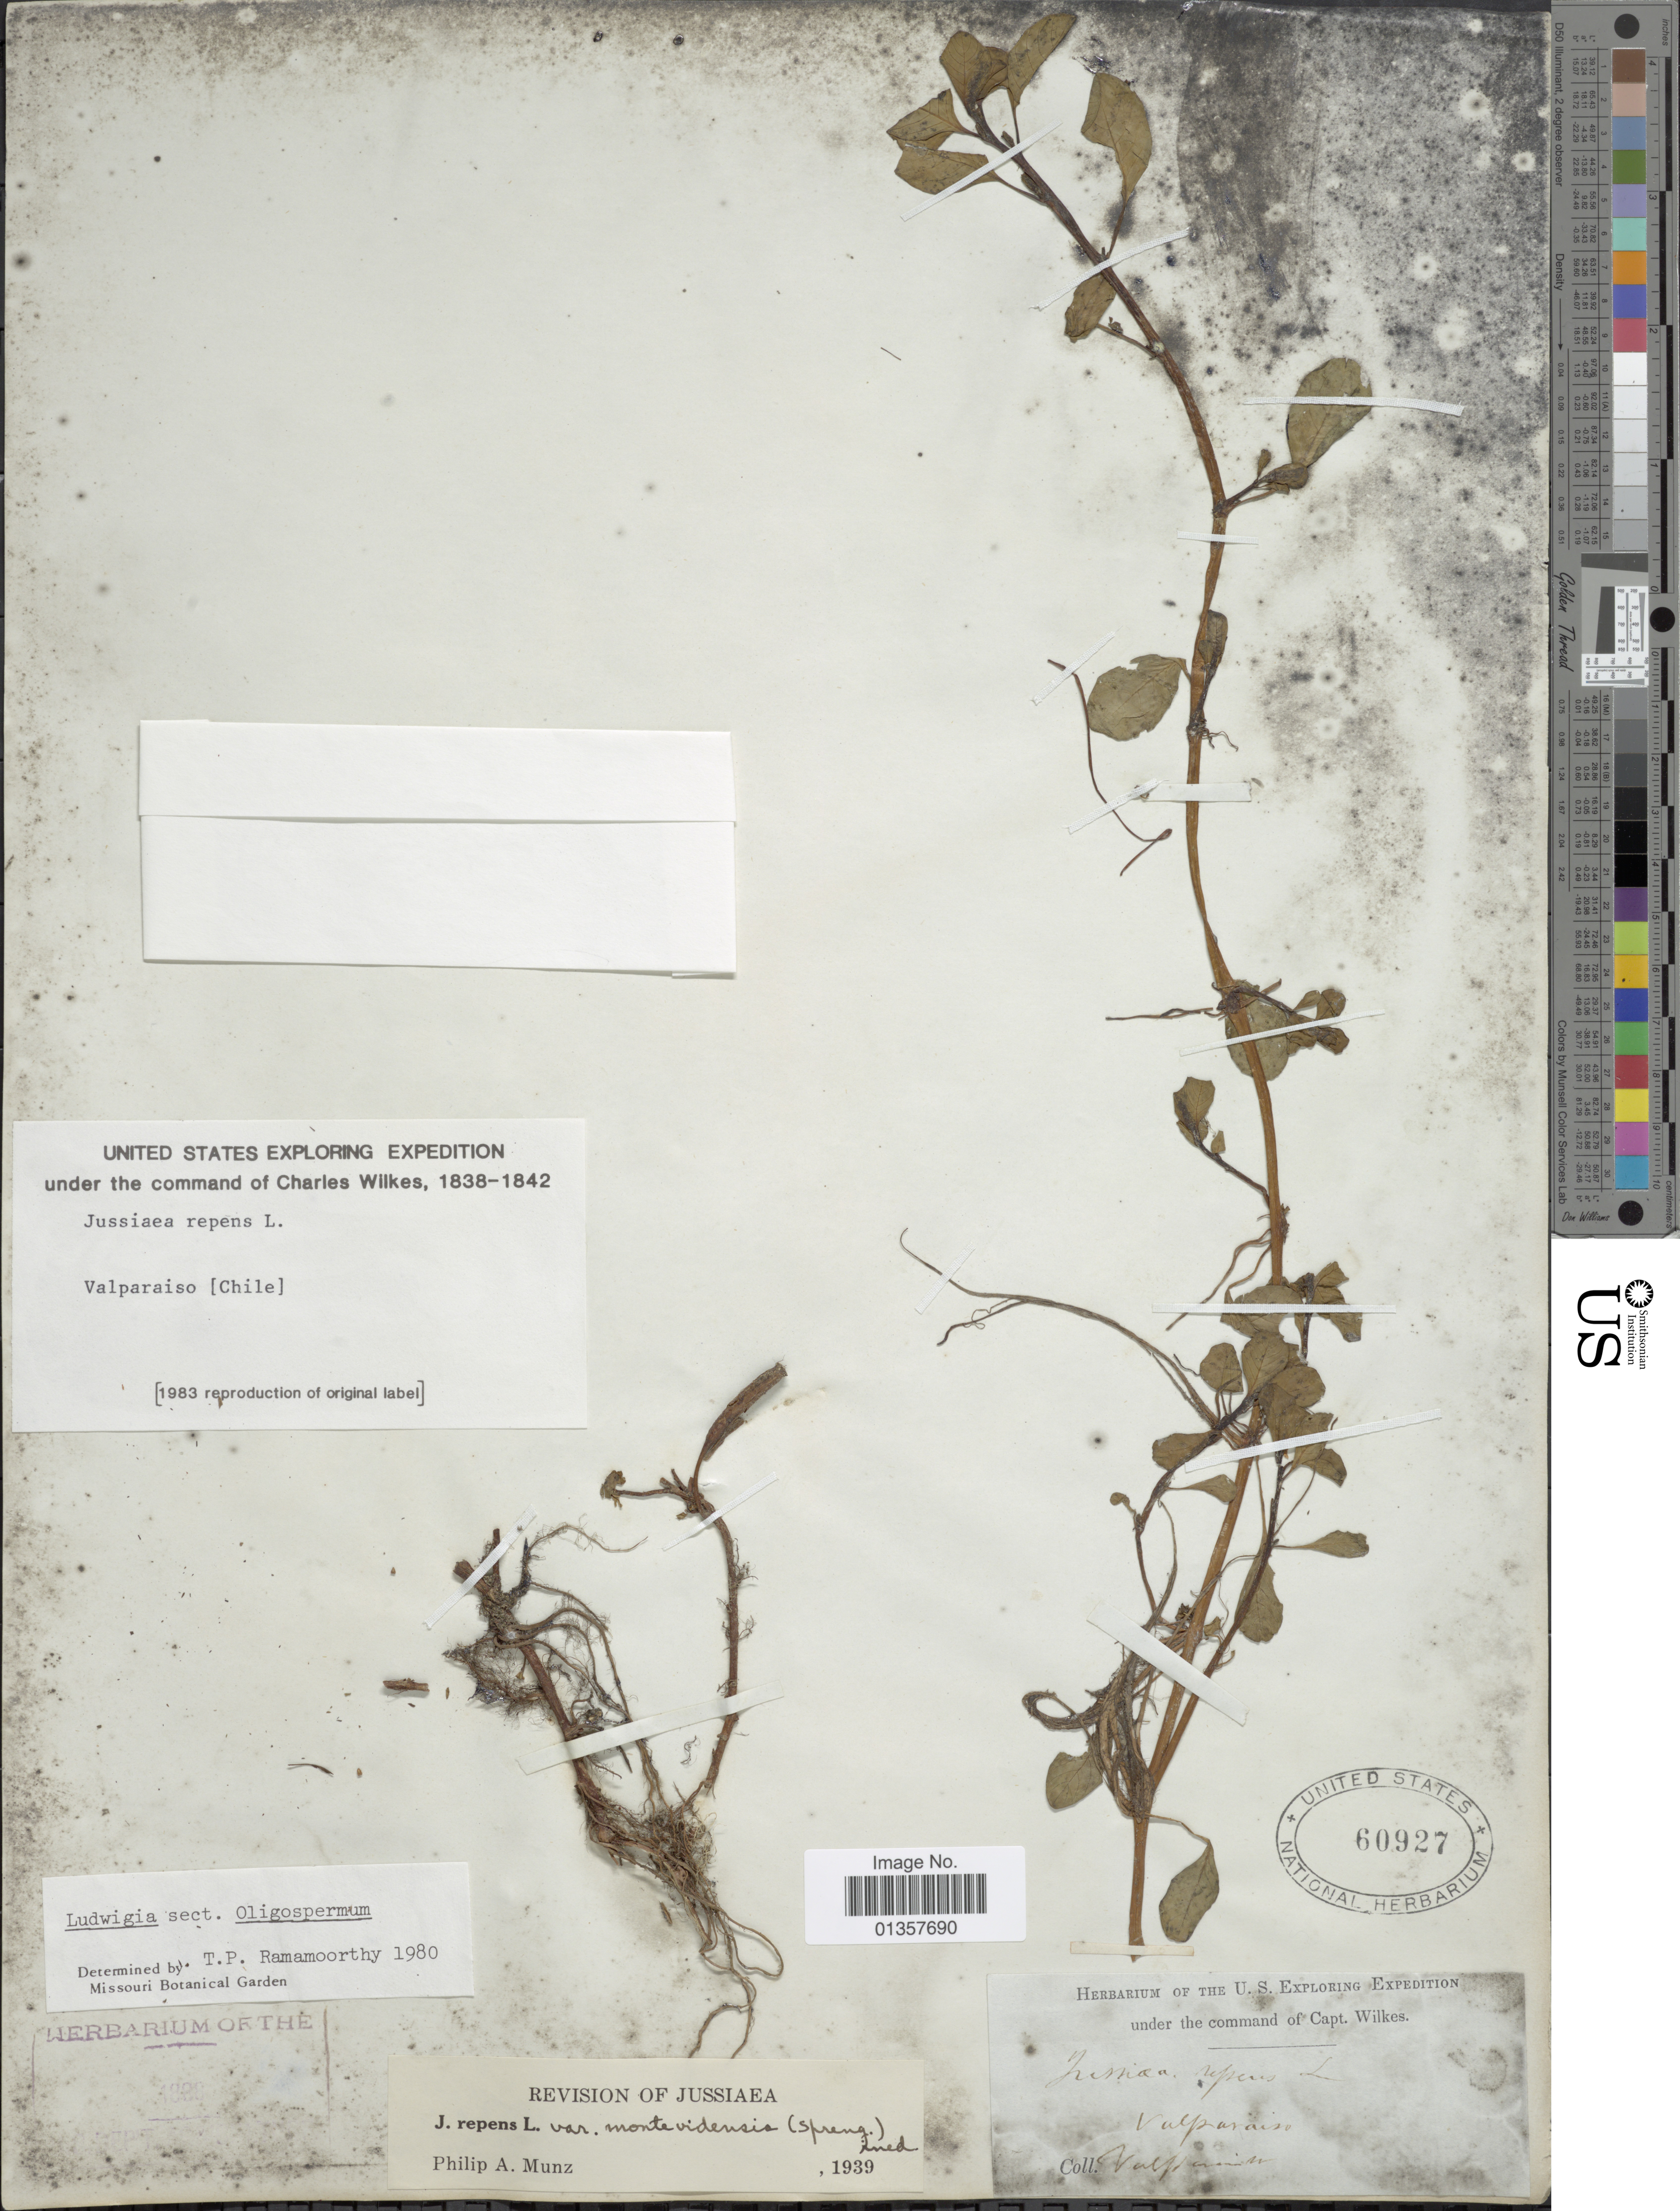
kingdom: Plantae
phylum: Tracheophyta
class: Magnoliopsida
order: Myrtales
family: Onagraceae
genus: Ludwigia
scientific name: Ludwigia sp.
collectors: Wilkes Explor. Exped.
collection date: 1838/1842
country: Chile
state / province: Valparaíso (V)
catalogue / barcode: US 60927